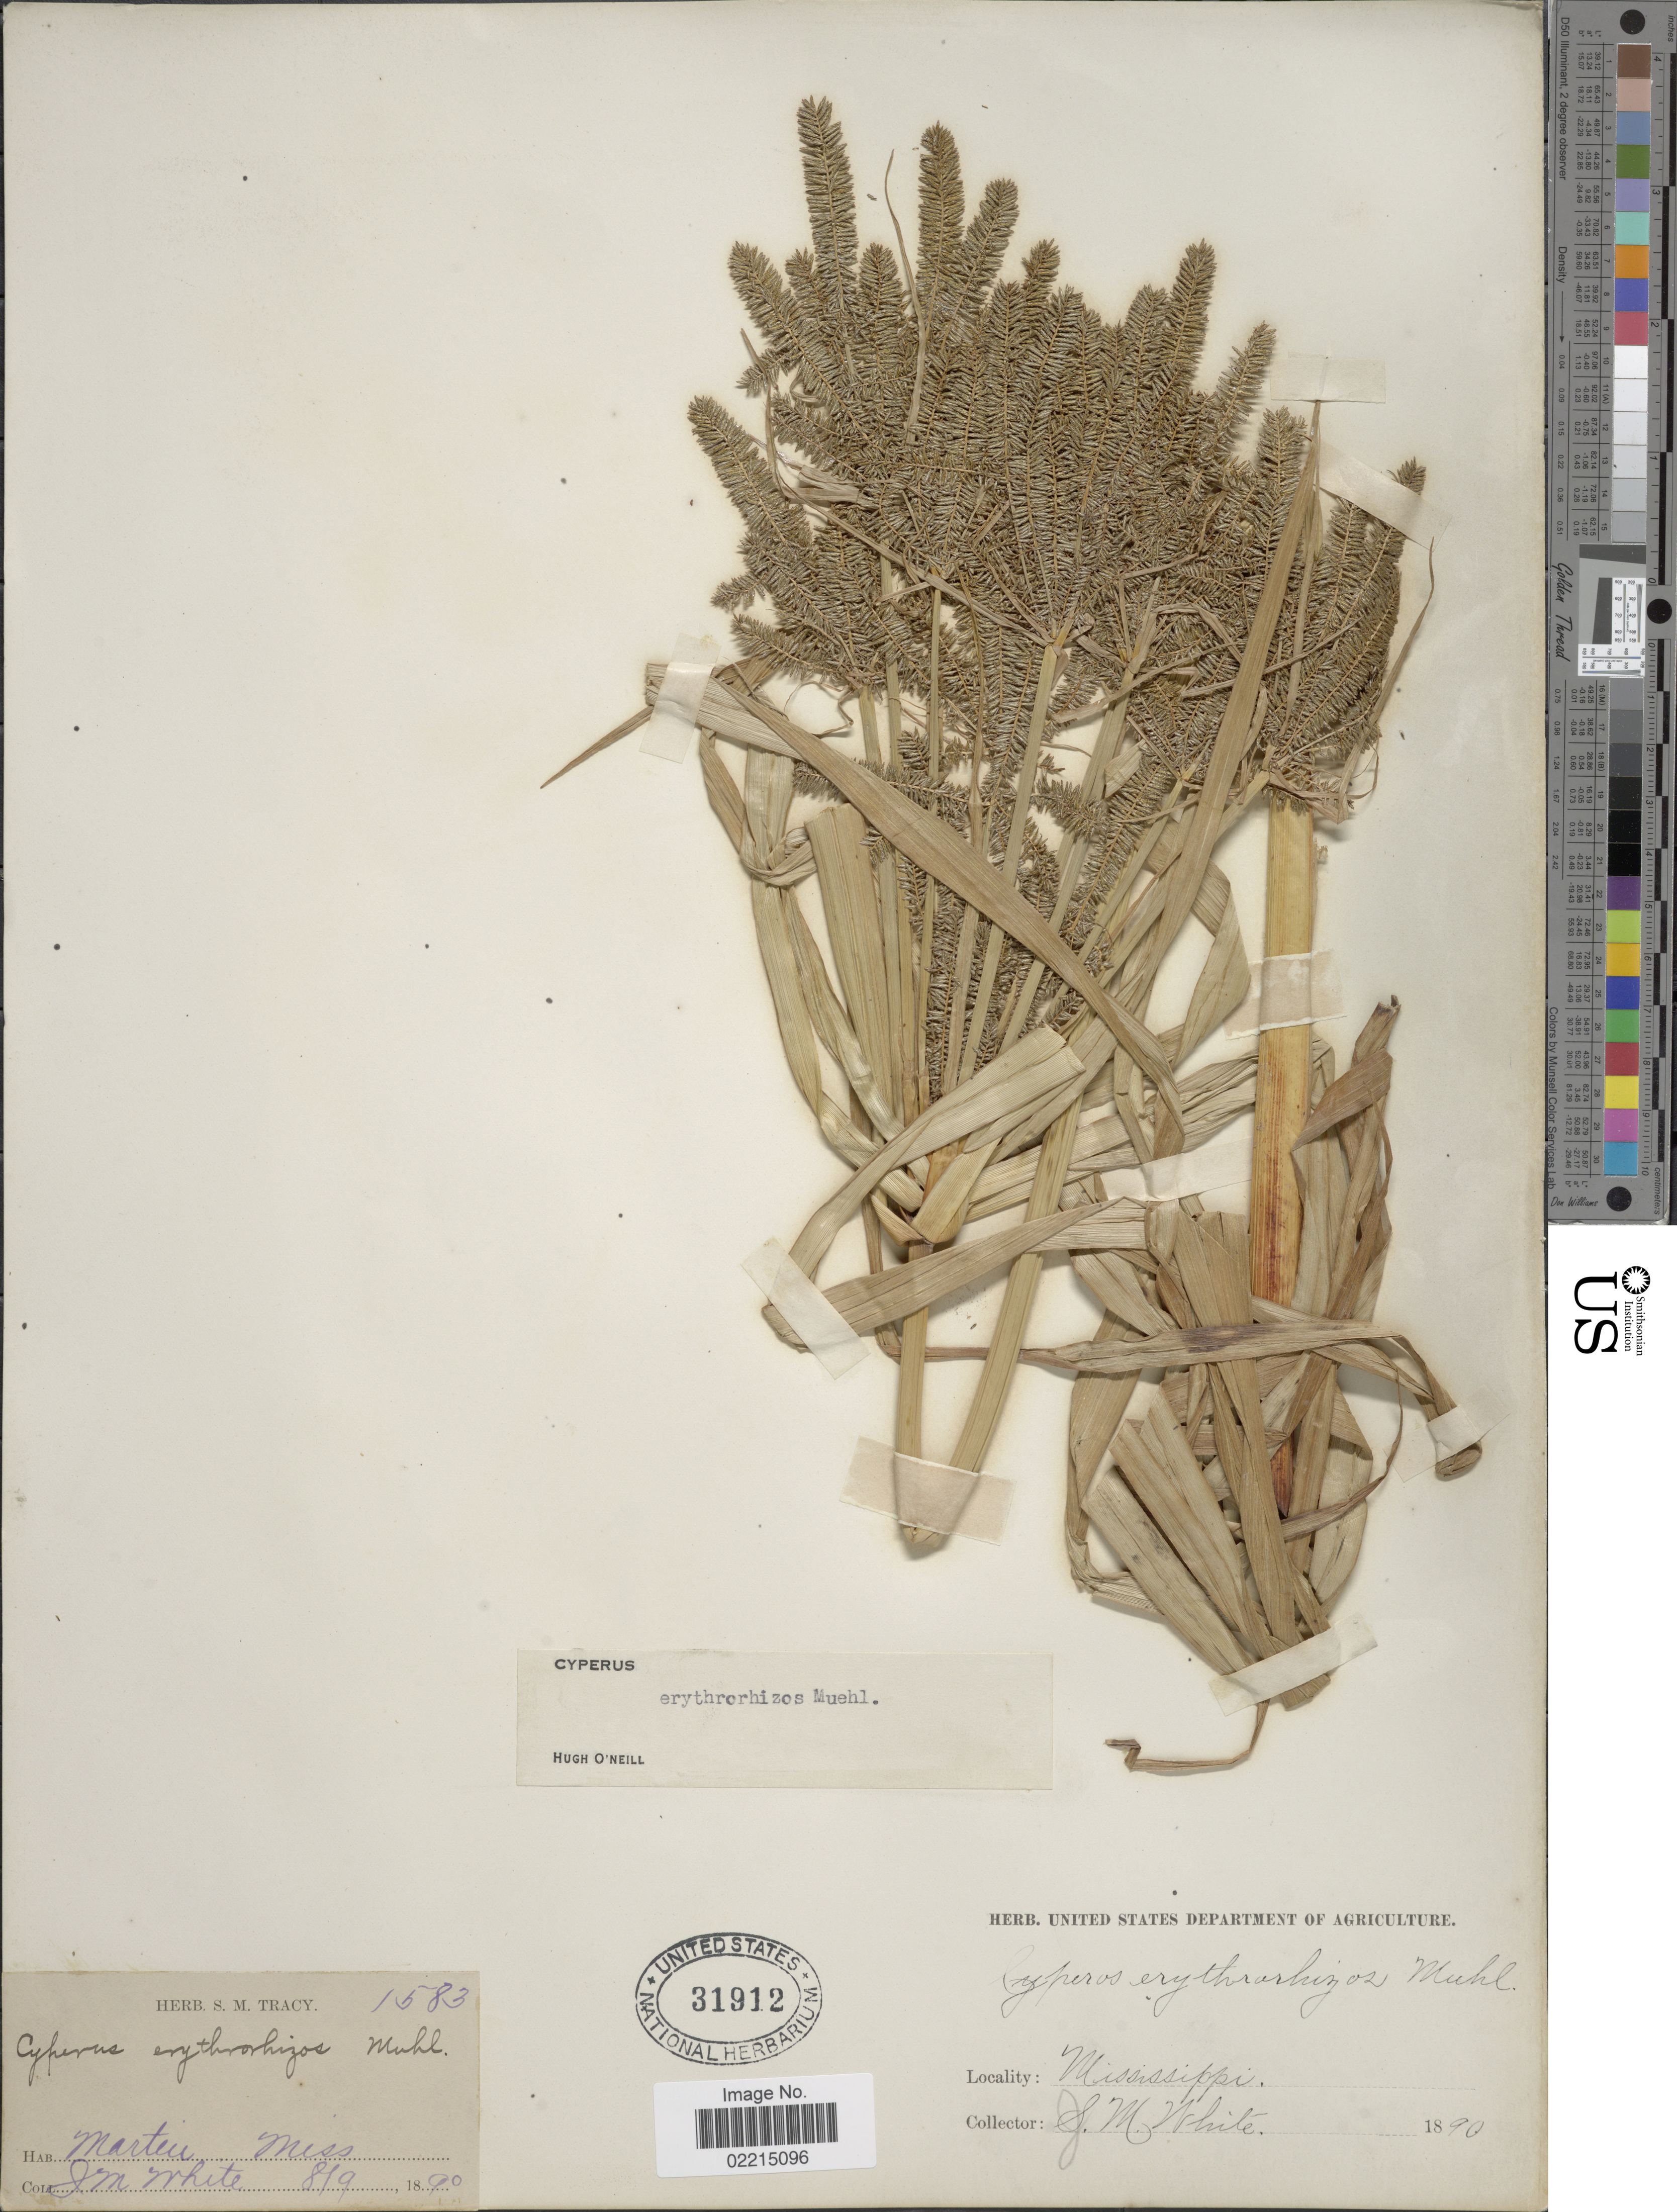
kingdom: Plantae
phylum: Tracheophyta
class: Liliopsida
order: Poales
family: Cyperaceae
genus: Cyperus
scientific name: Cyperus erythrorhizos Muhl.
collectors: J. White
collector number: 1583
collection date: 1890-08-09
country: United States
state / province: Mississippi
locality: Martin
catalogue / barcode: US 31912